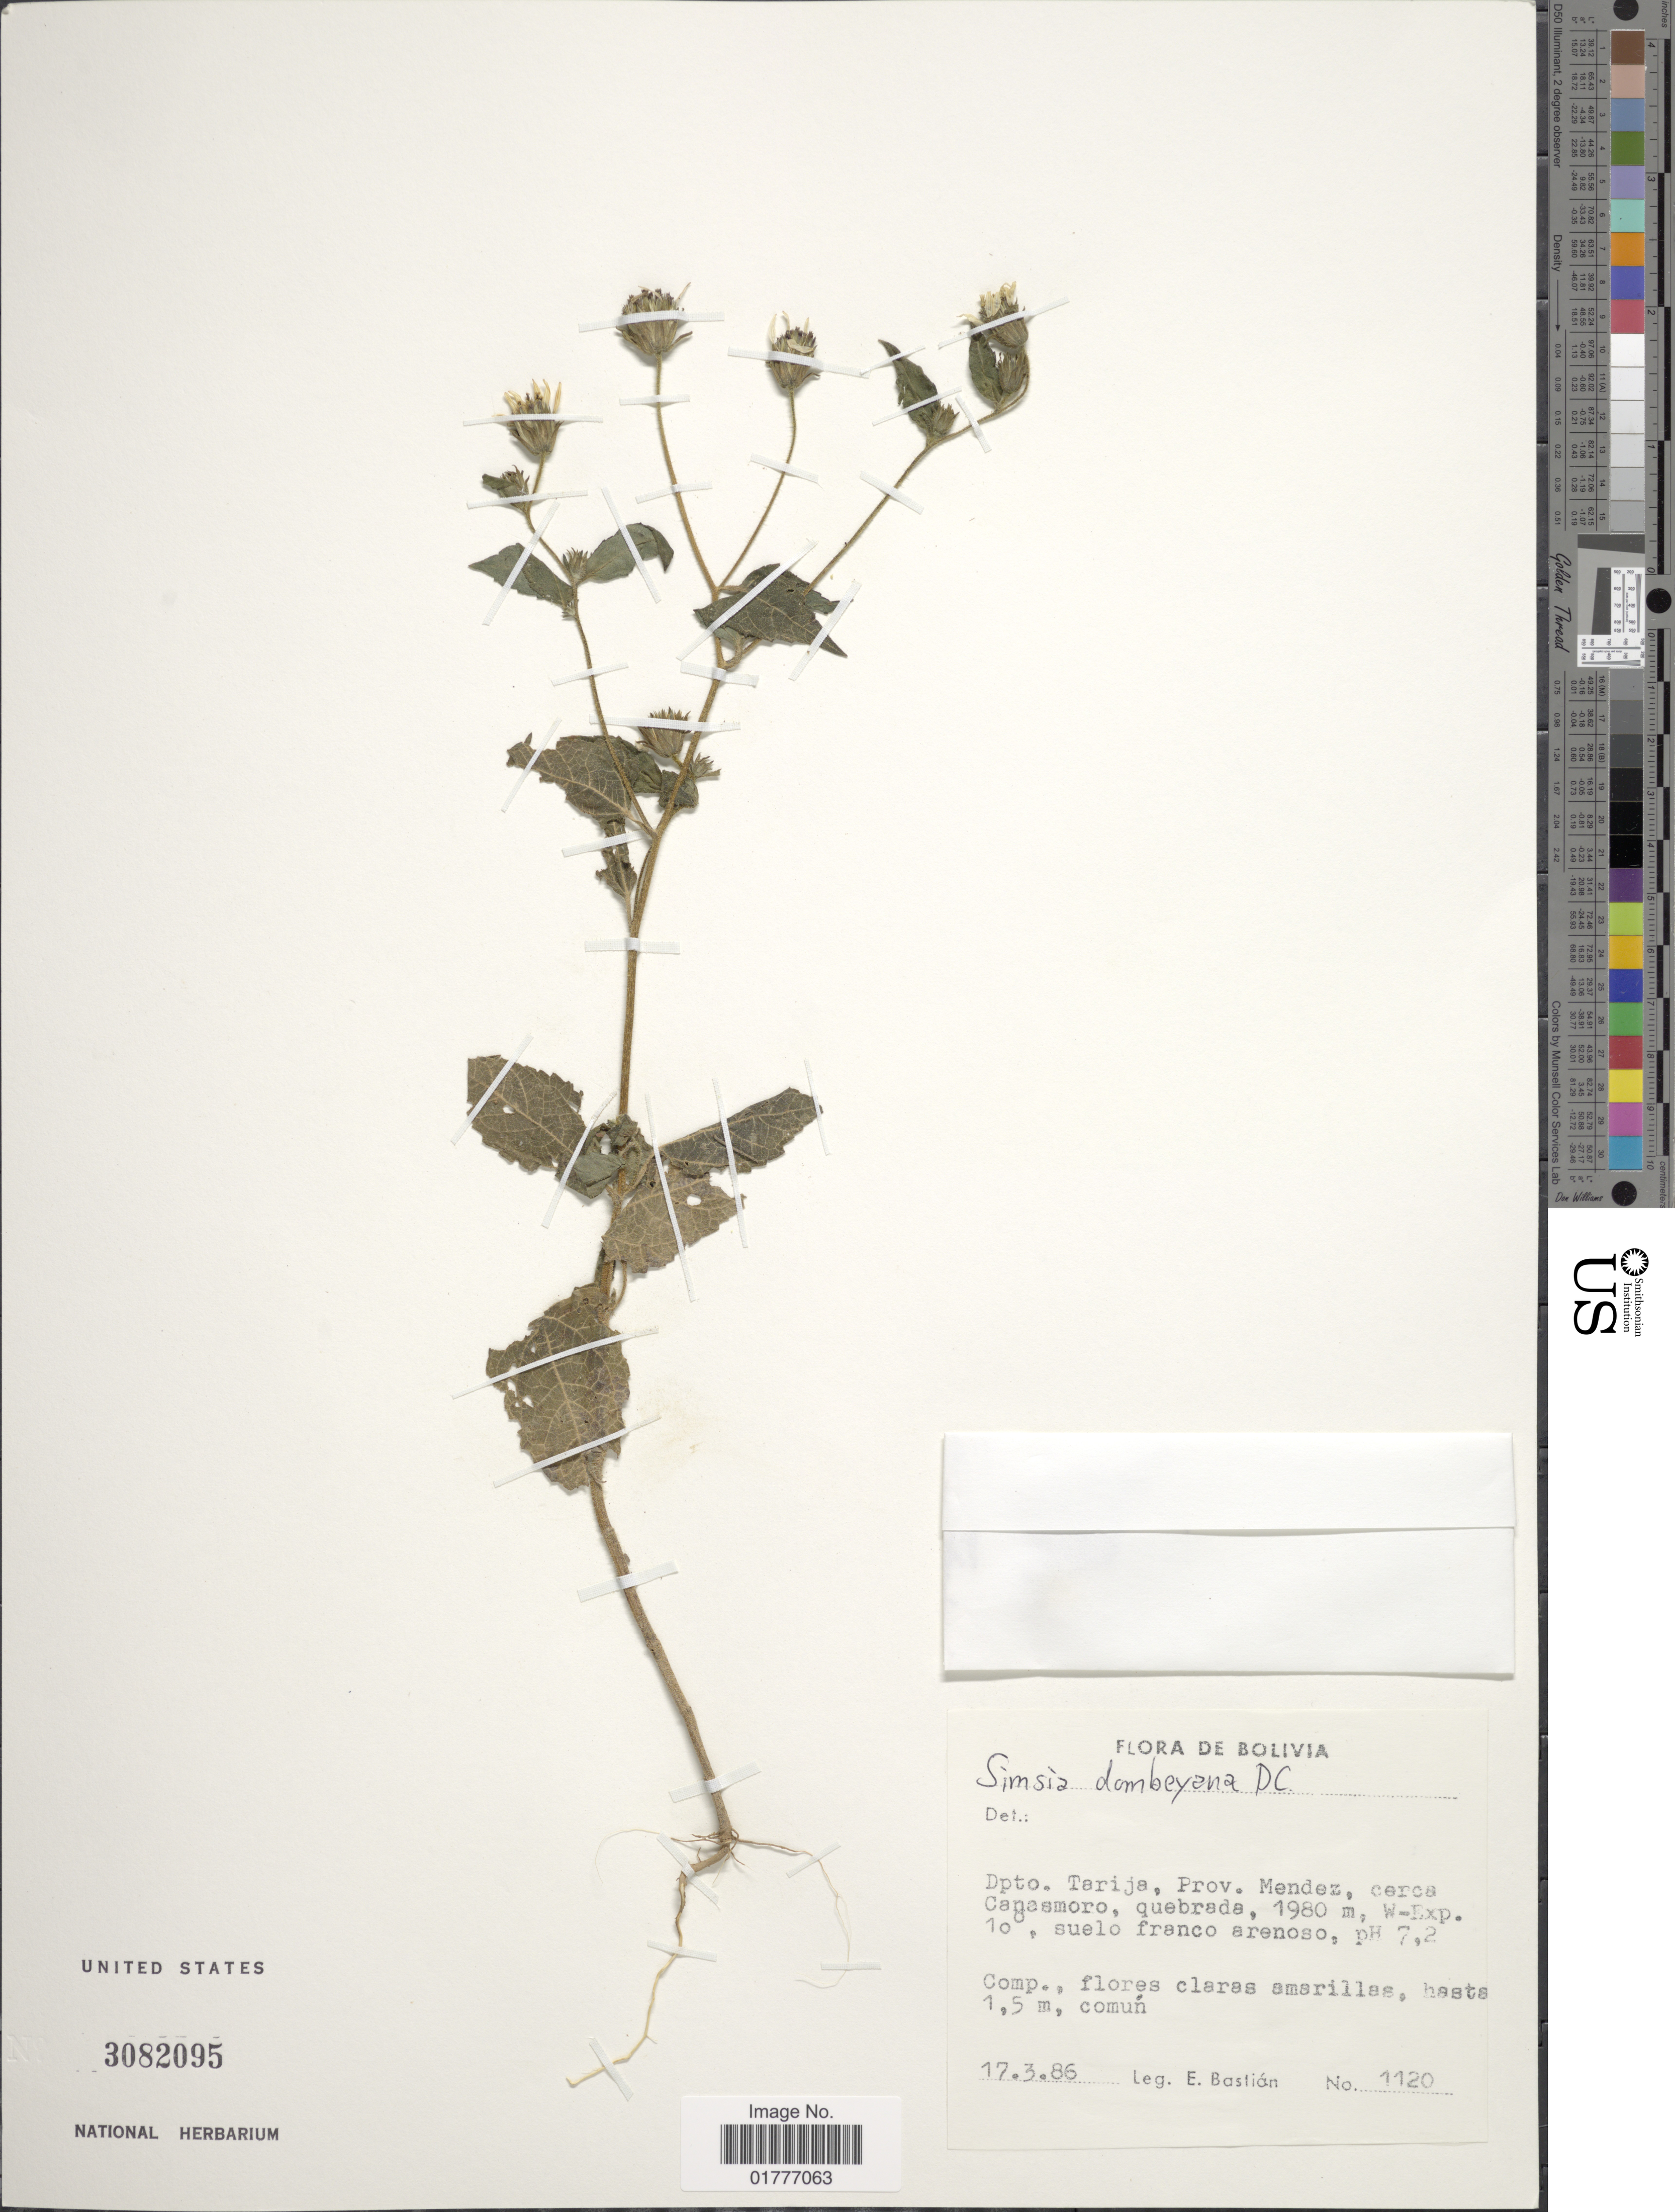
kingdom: Plantae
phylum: Tracheophyta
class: Magnoliopsida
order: Asterales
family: Asteraceae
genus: Simsia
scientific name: Simsia dombeyana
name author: DC.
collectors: E. Bastian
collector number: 1120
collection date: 1986-03-17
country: Bolivia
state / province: Tarija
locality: Prov. Mendez, cerca Canasmoro, quebrada, W-Expo. 10°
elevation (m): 1980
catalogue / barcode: US 3082095